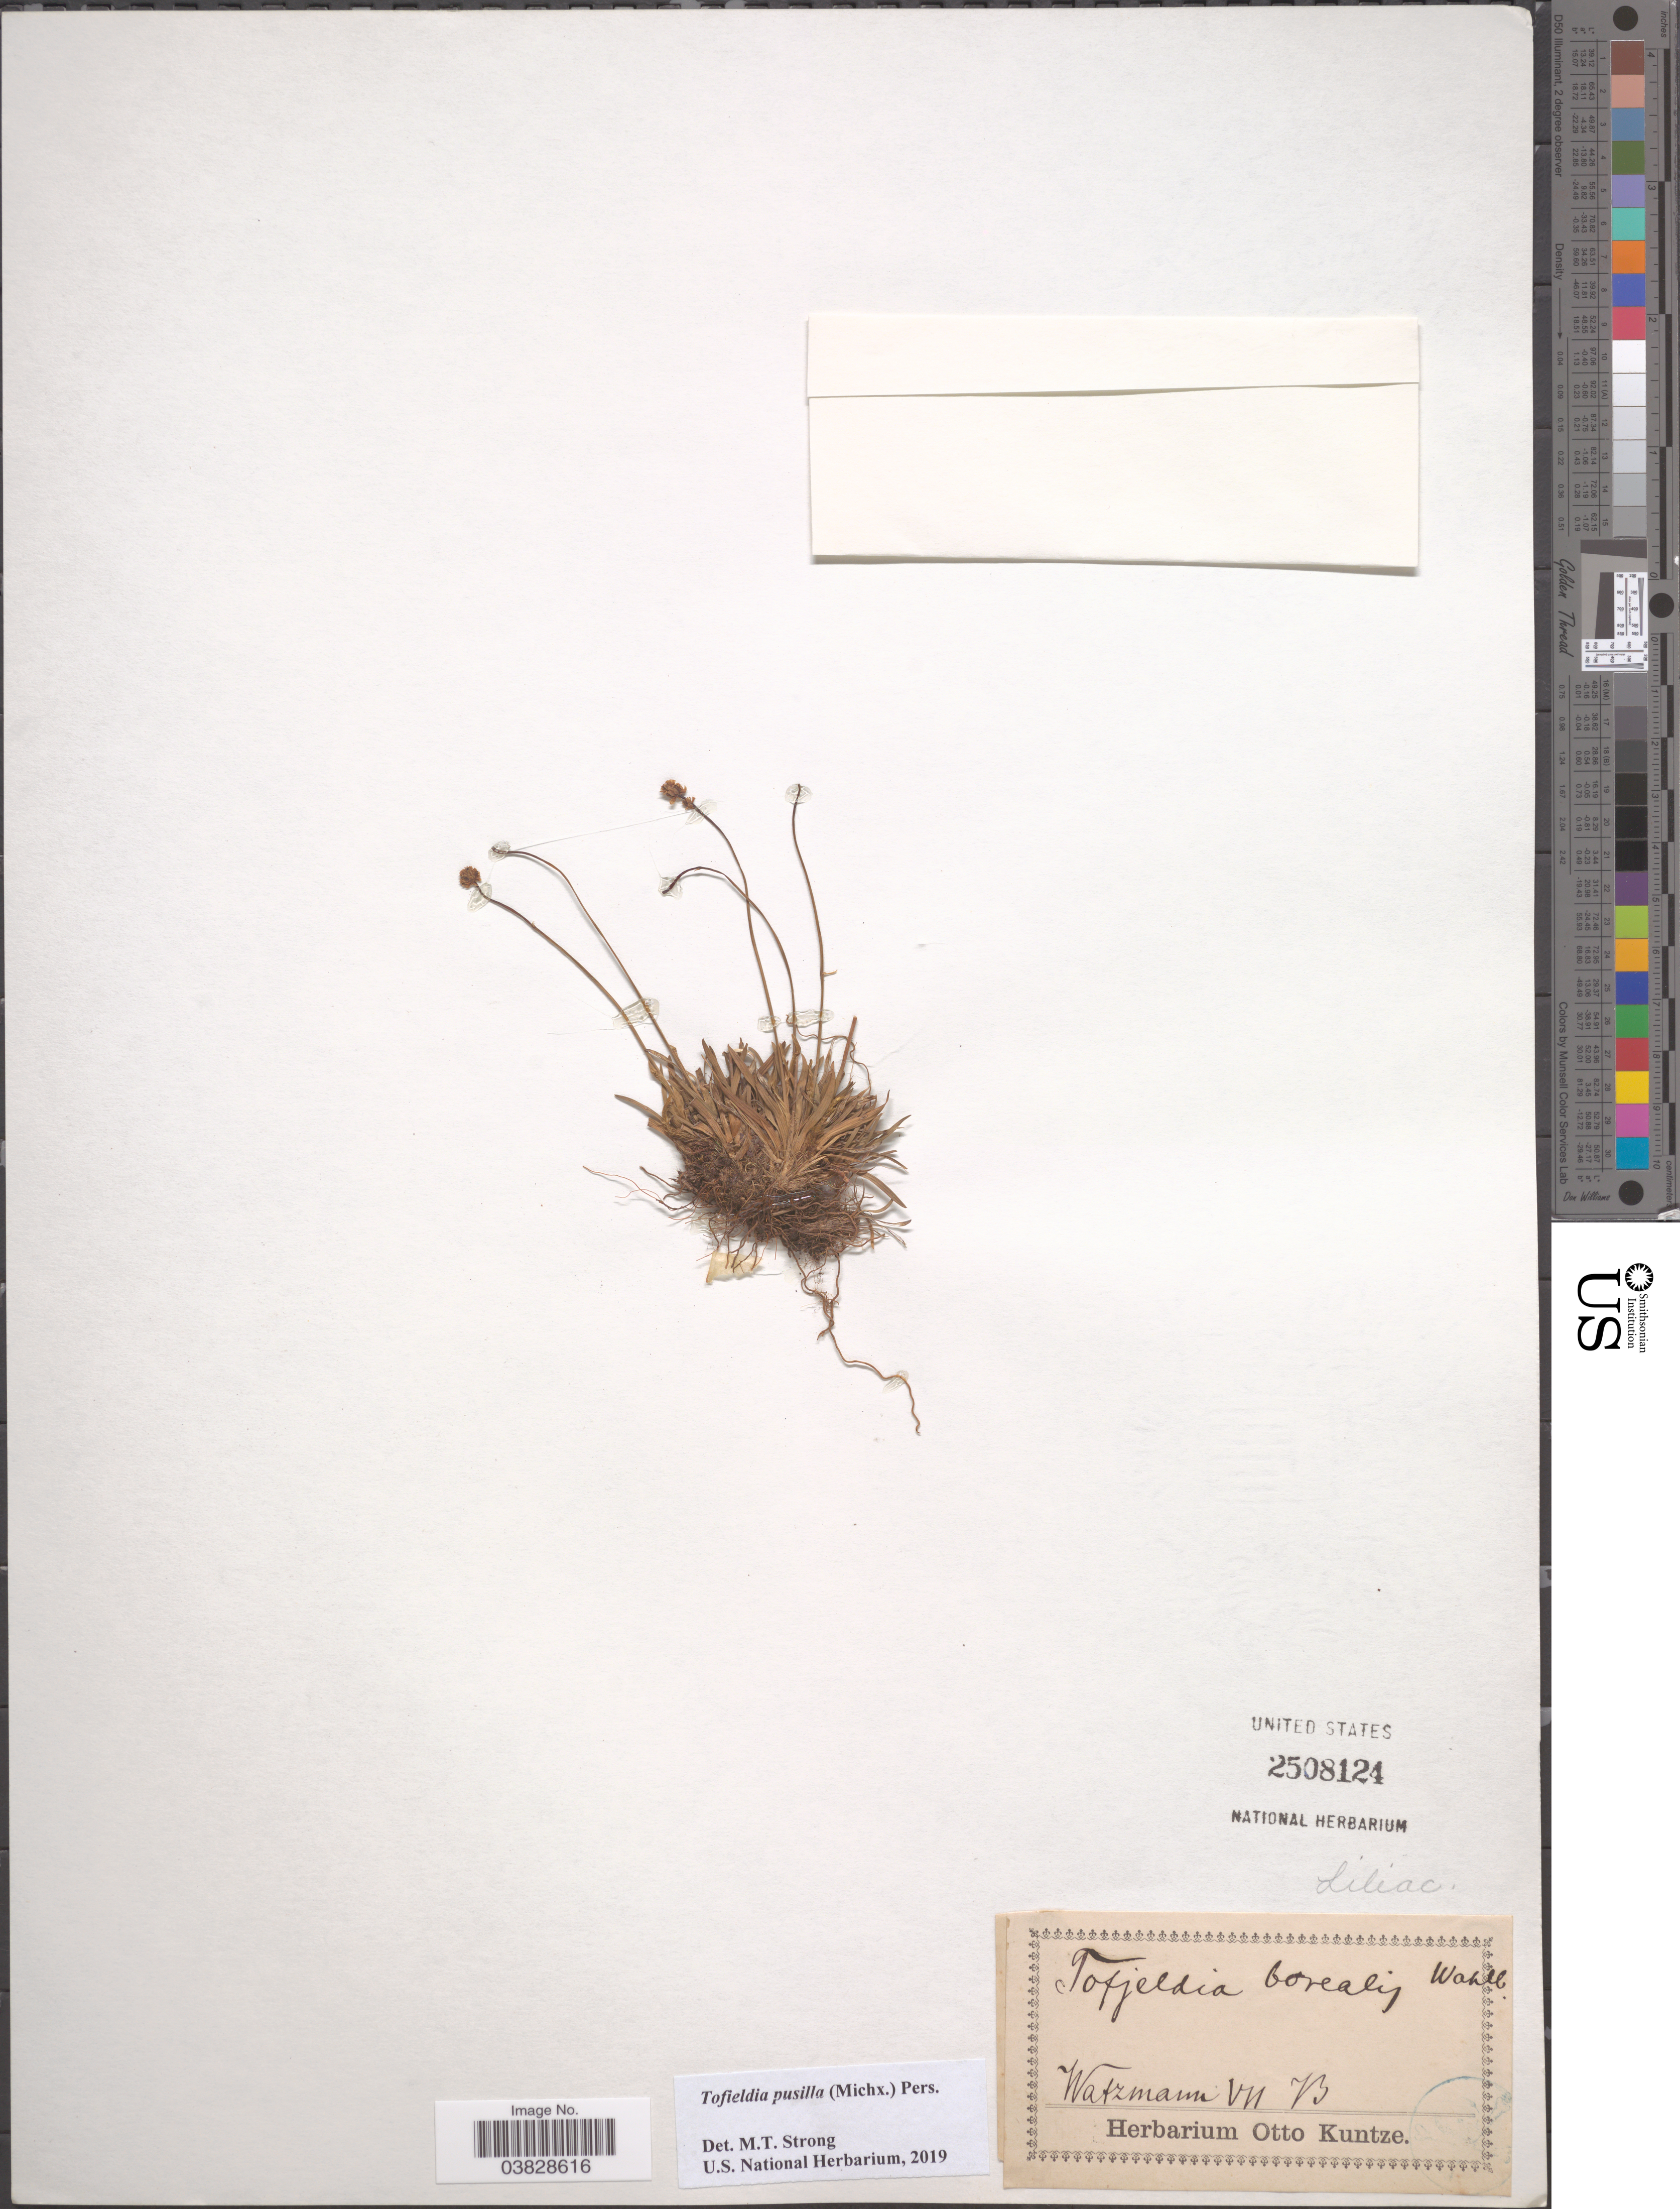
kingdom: Plantae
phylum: Tracheophyta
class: Liliopsida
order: Alismatales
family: Tofieldiaceae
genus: Tofieldia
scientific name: Tofieldia pusilla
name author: (Michx.) Pers.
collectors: -. Watzmann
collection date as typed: Transcribed d/m/y: /7/73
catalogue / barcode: US 2508124